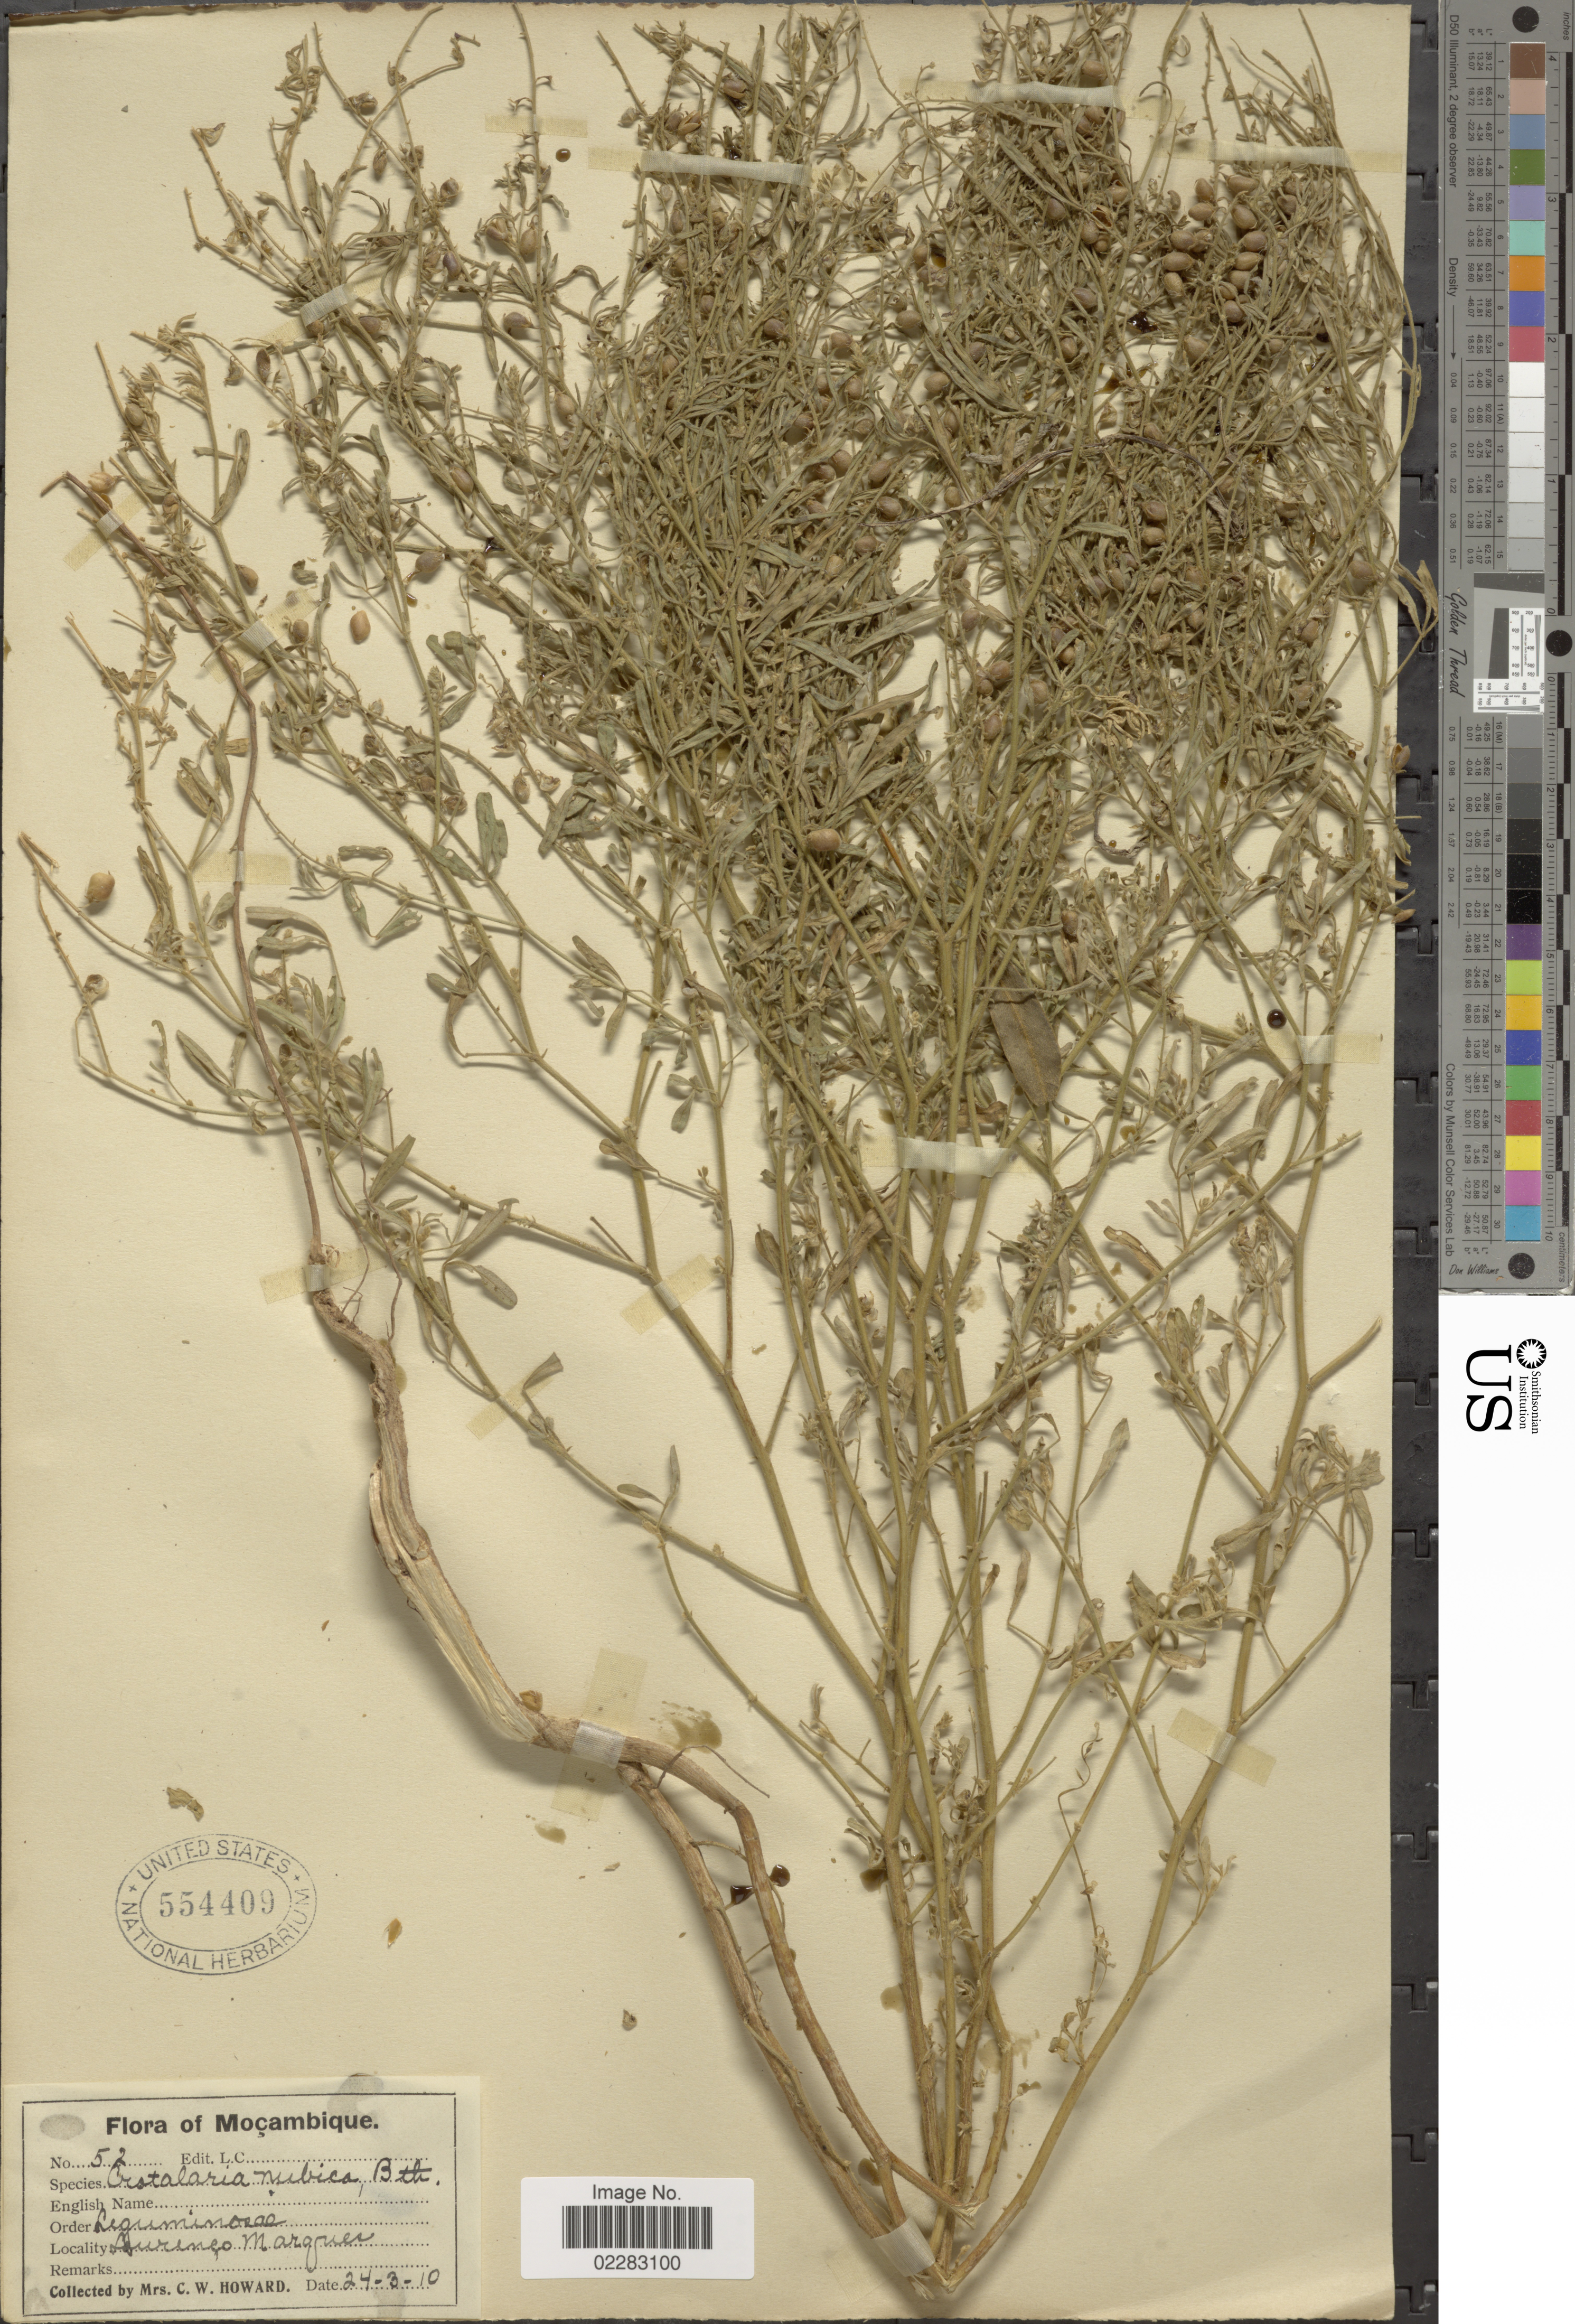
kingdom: Plantae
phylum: Tracheophyta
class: Magnoliopsida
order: Fabales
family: Fabaceae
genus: Crotalaria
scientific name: Crotalaria nubica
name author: Benth.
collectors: C. W. Howard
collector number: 52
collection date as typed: Transcribed d/m/y: 24/3/10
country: Mozambique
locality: Mocambique, Lourenço Marques.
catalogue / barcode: US 554409